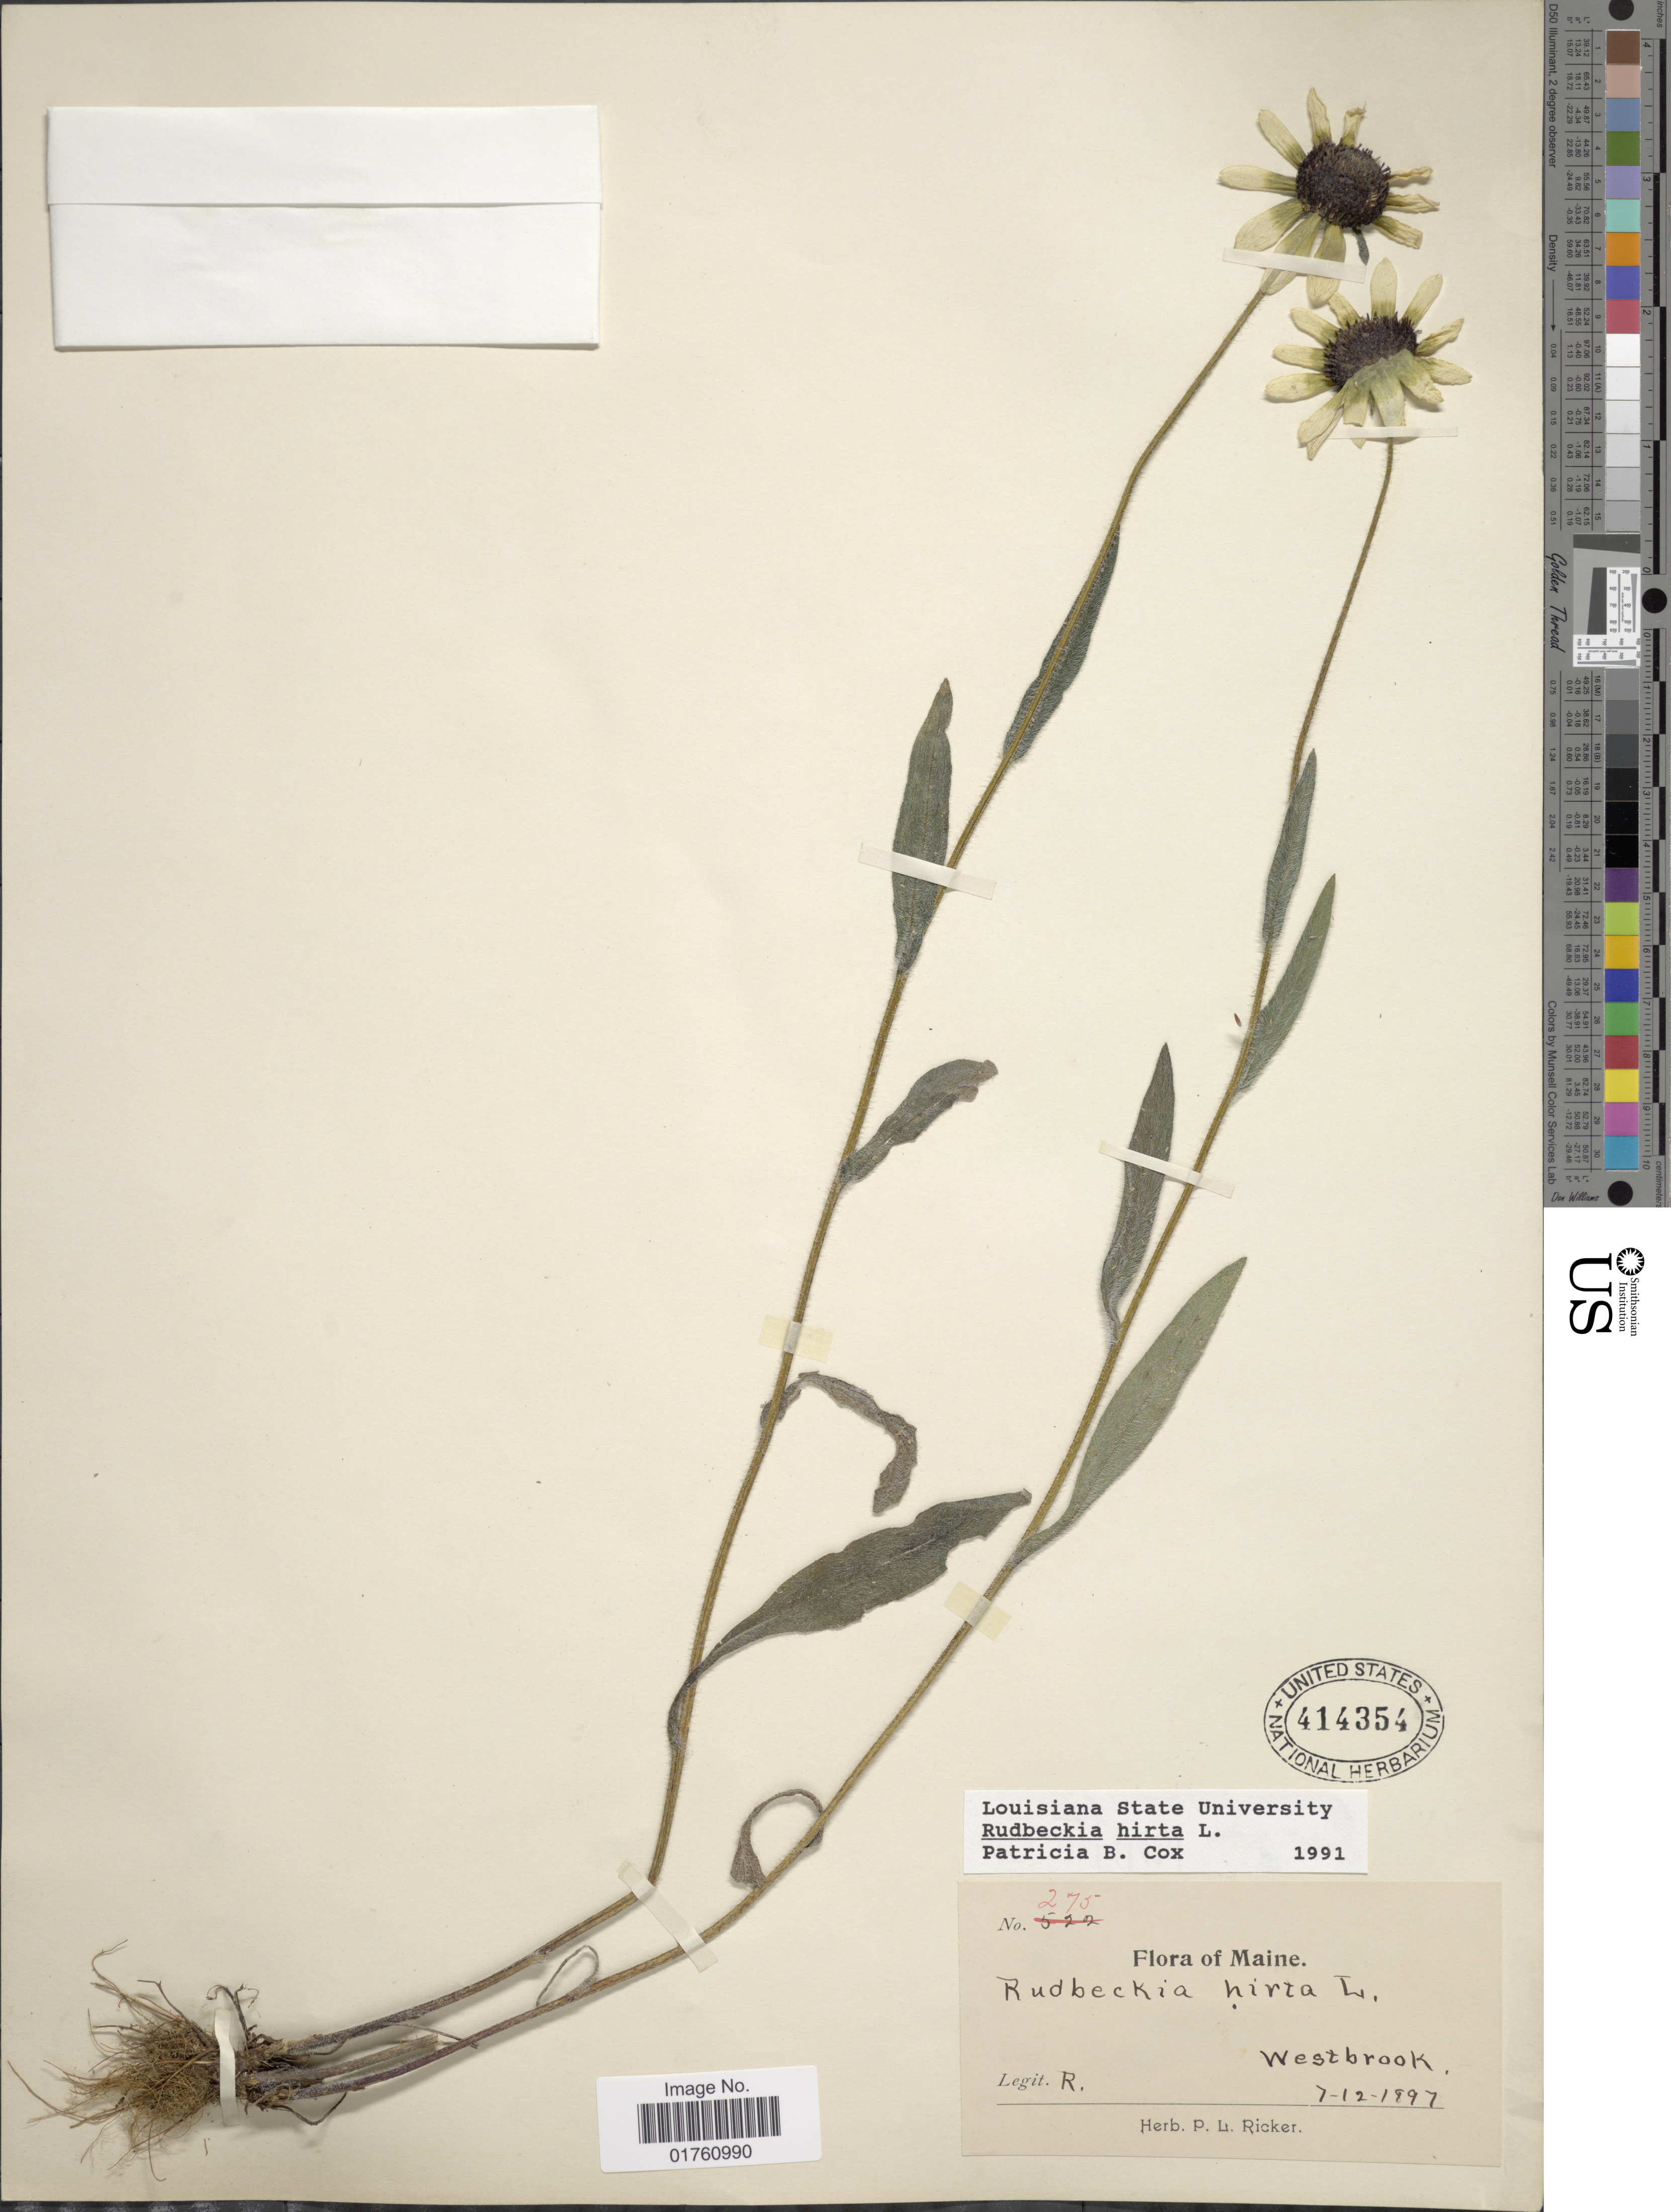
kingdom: Plantae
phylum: Tracheophyta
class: Magnoliopsida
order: Asterales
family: Asteraceae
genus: Rudbeckia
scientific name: Rudbeckia hirta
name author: L.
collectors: P. Ricker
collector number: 275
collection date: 1897-07-12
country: United States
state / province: Maine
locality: Westbrook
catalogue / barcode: US 414354